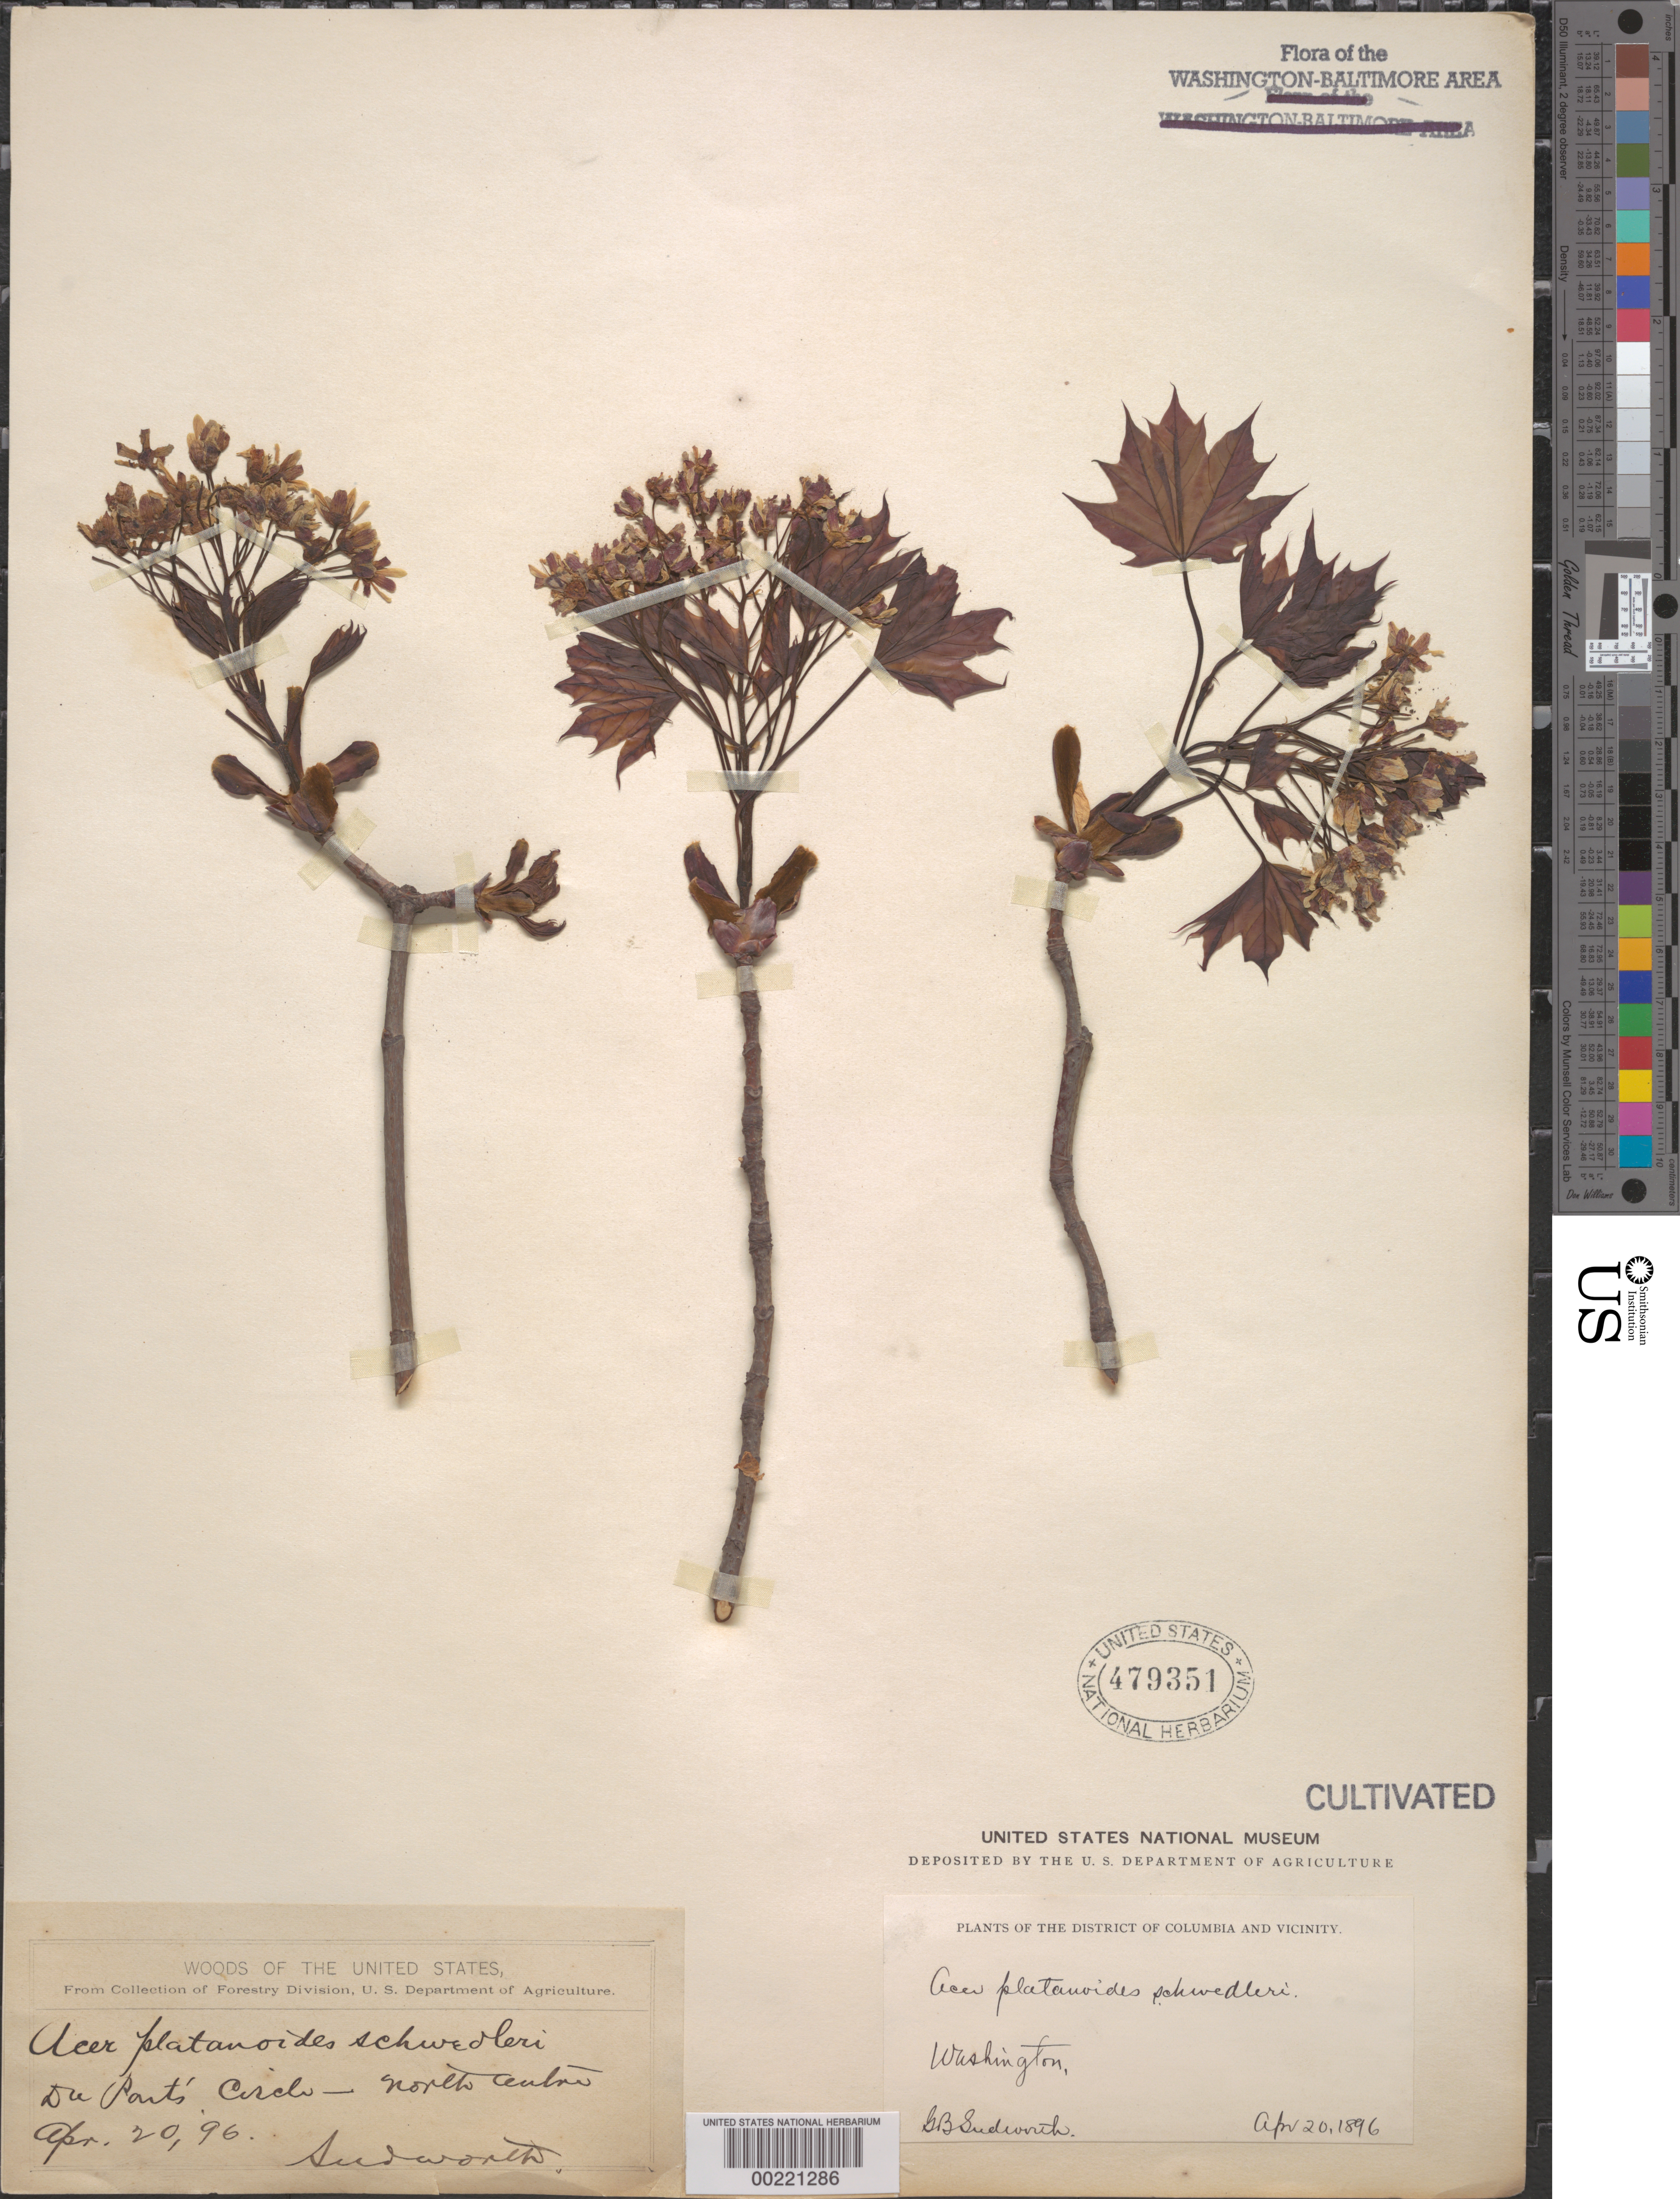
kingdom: Plantae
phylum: Tracheophyta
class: Magnoliopsida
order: Sapindales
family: Sapindaceae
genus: Acer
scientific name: Acer platanoides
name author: L.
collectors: G. B. Sudworth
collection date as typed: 20 Apr 1896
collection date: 1896-04-20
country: United States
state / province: District of Columbia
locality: Dupont Circle- north Center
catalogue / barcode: US 479351